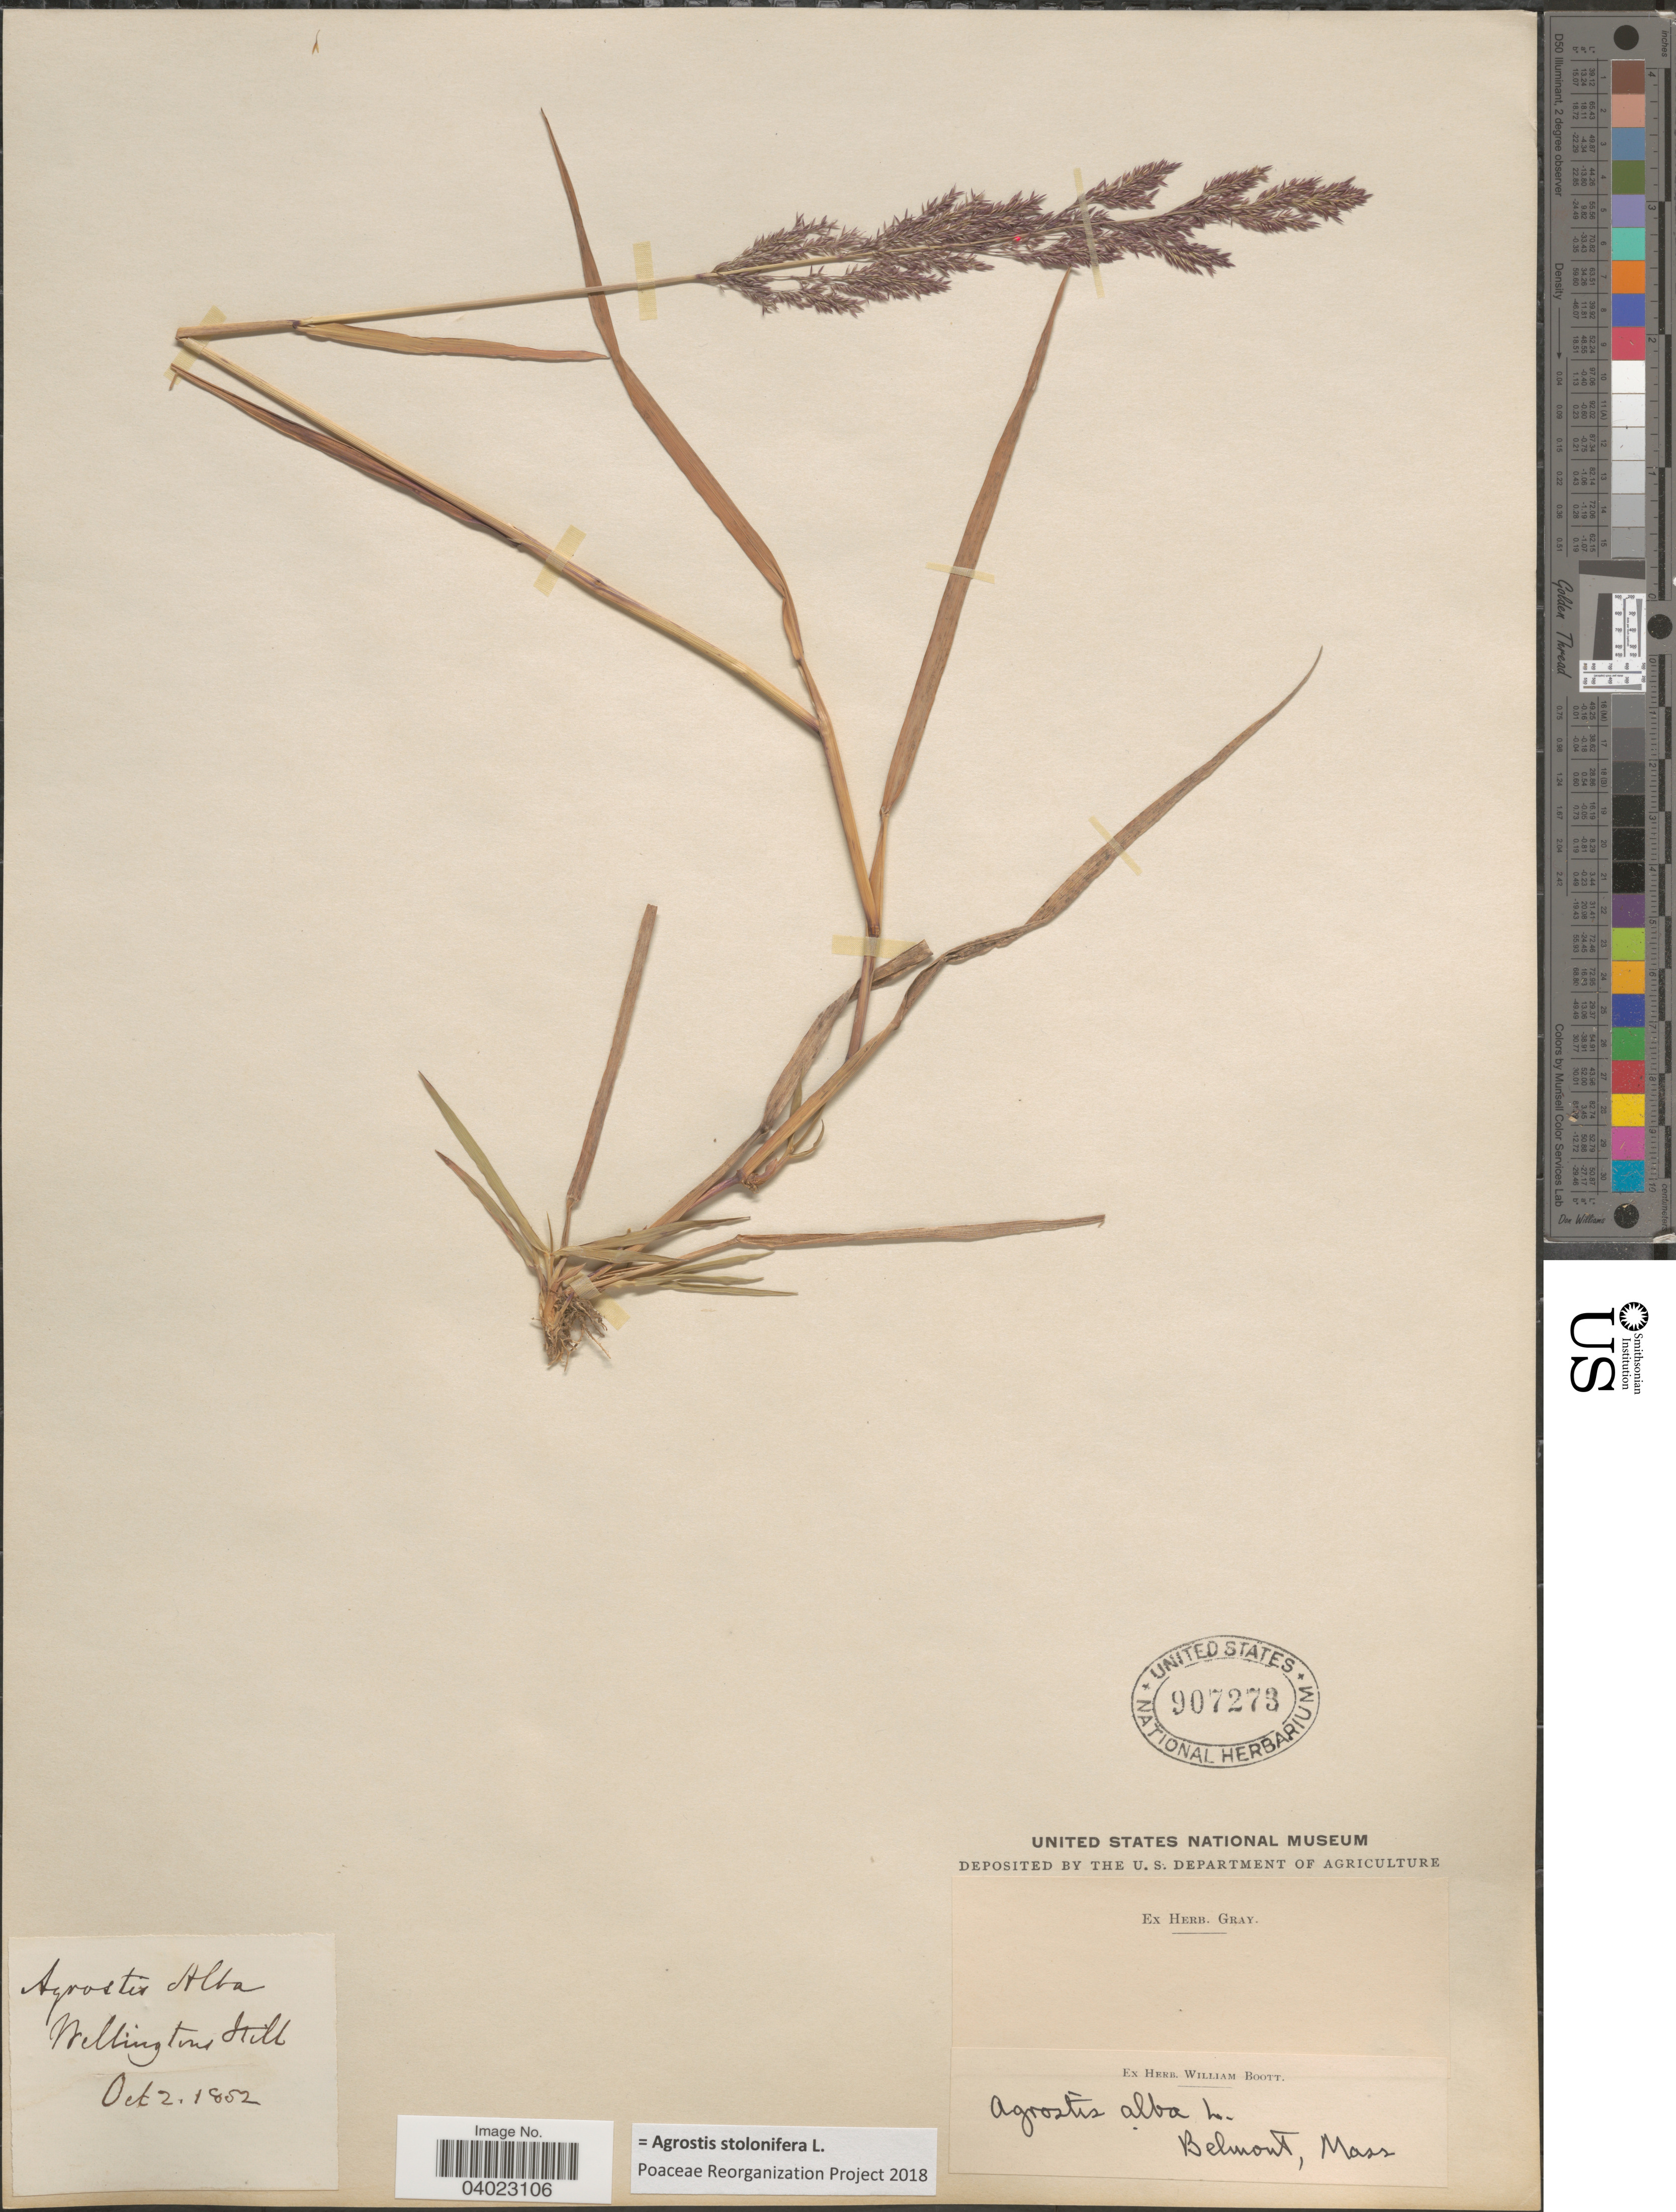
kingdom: Plantae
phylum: Tracheophyta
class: Liliopsida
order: Poales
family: Poaceae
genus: Agrostis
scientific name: Agrostis stolonifera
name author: L.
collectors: ex herb. William Boott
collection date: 1852-10-02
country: United States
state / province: Massachusetts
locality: Belmont. Wellington Hill.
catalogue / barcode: US 907273